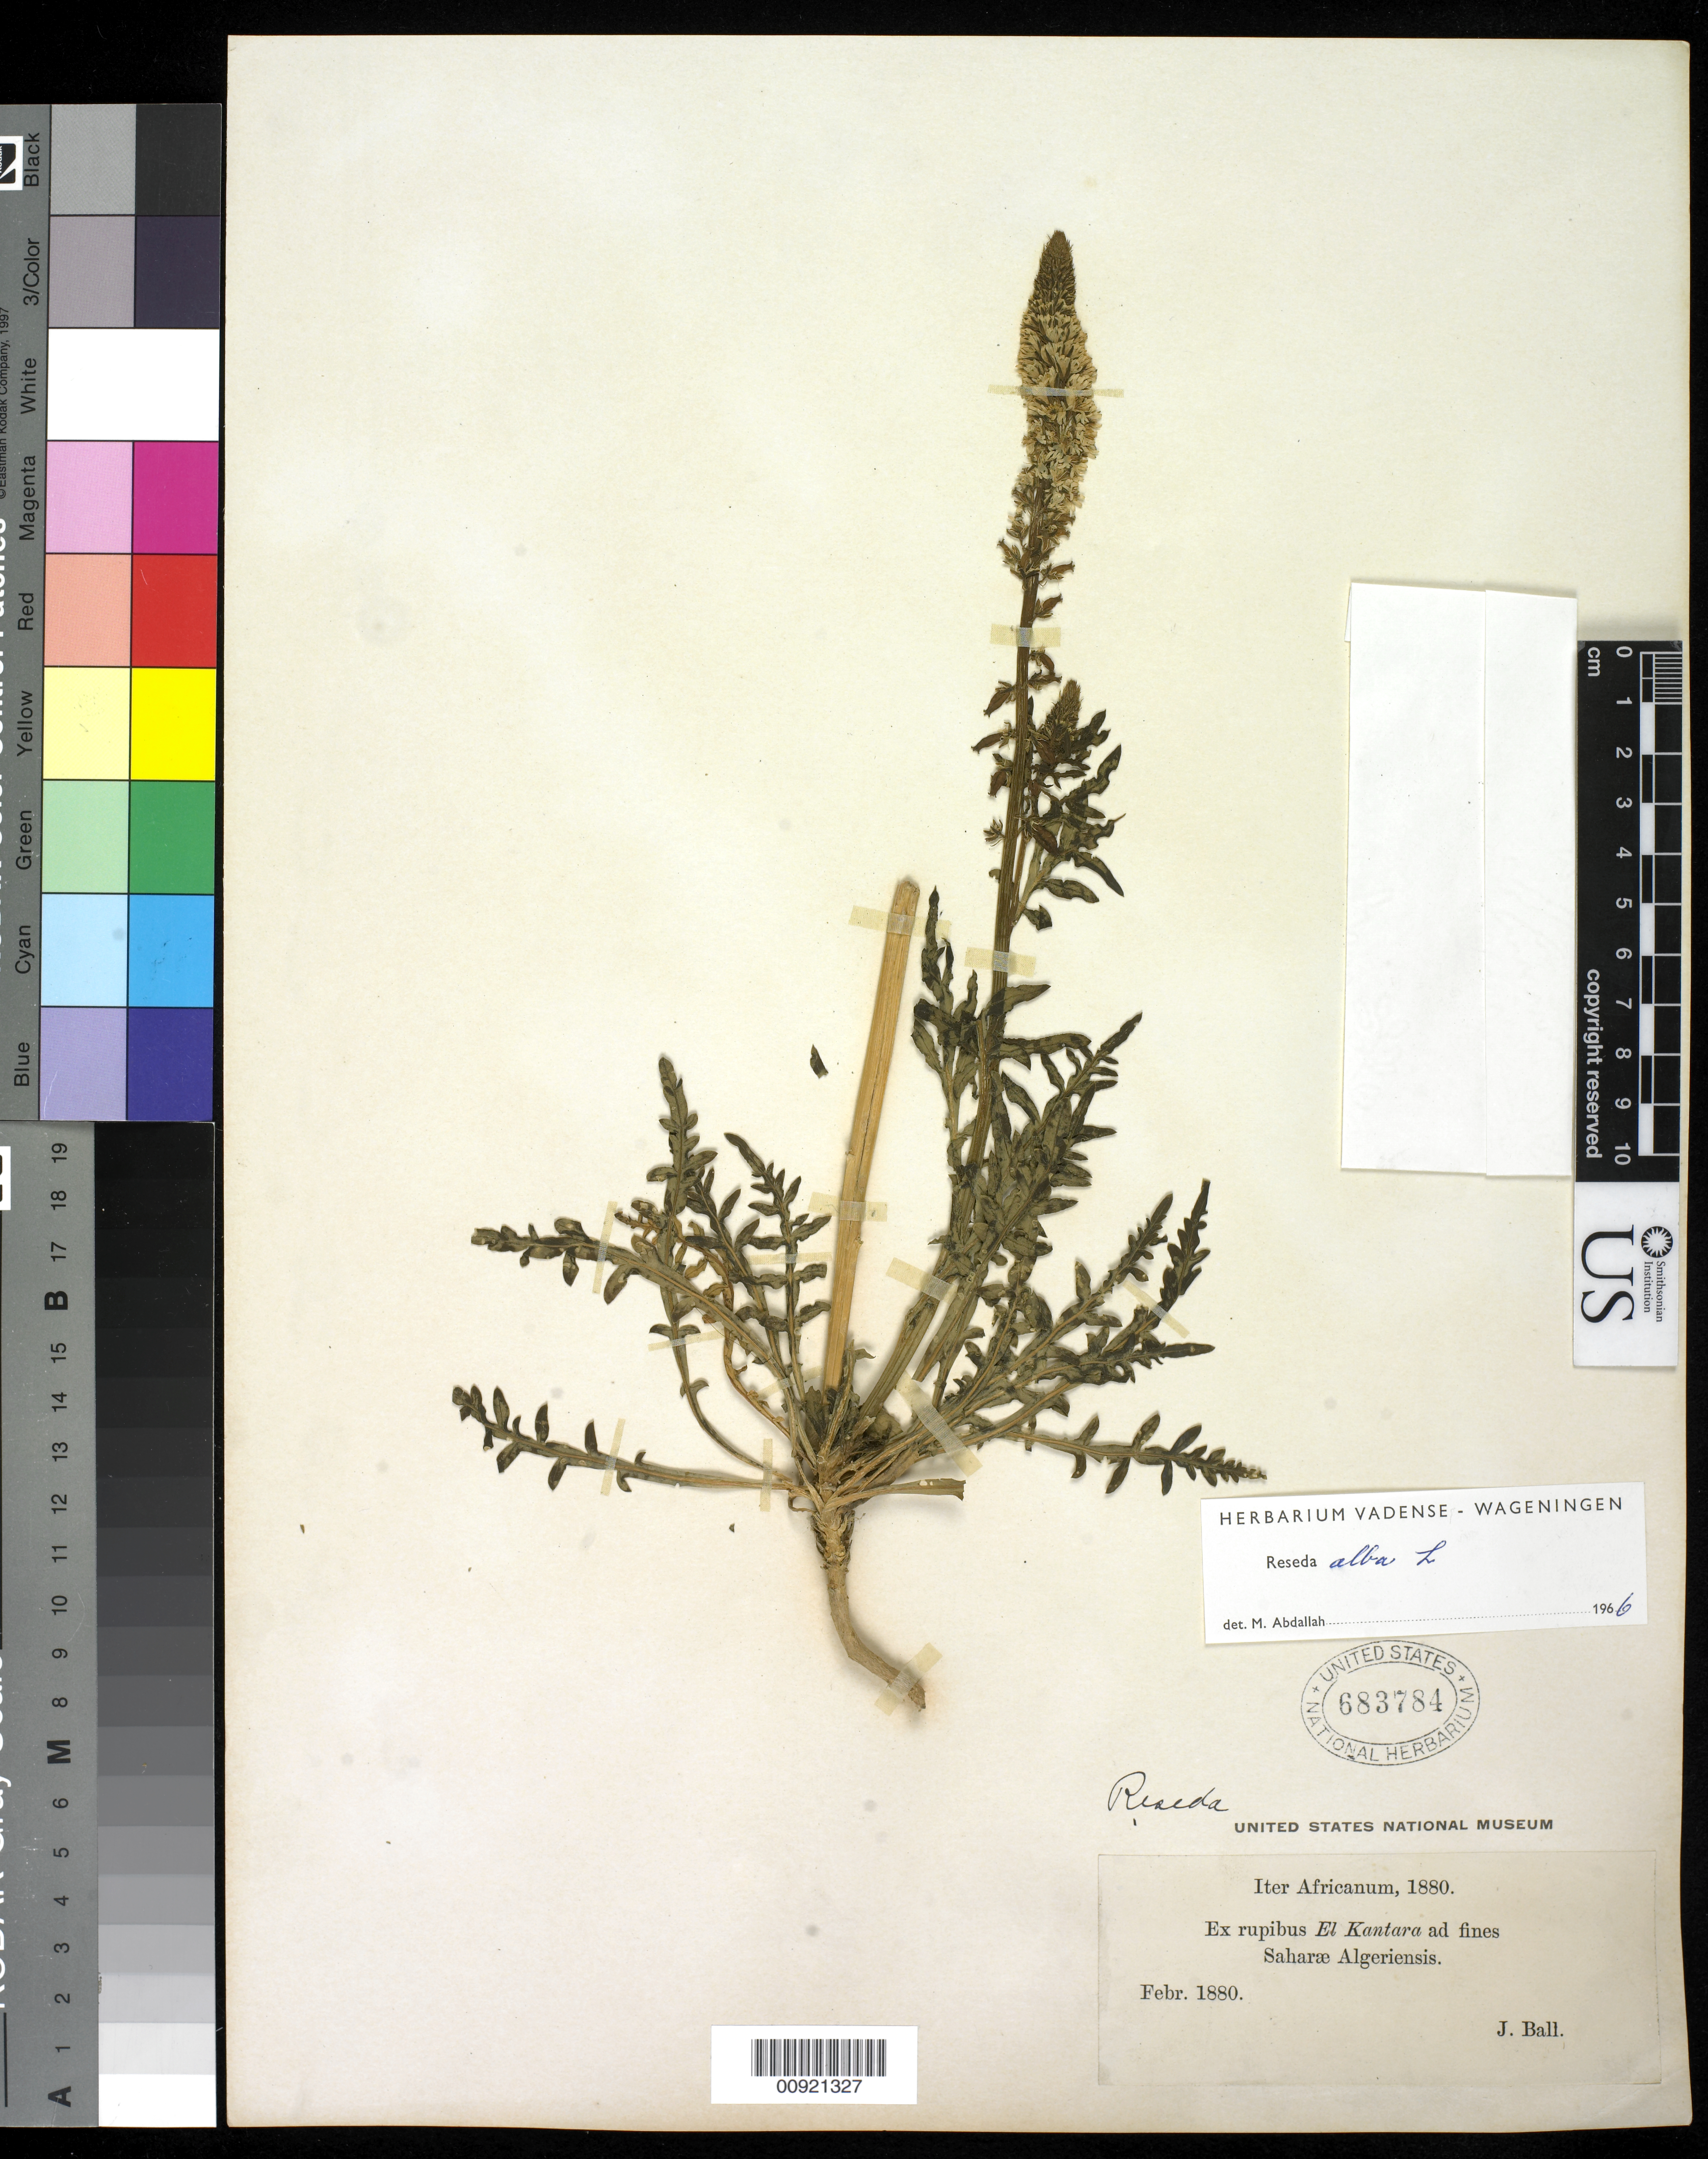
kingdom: Plantae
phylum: Tracheophyta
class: Magnoliopsida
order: Brassicales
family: Resedaceae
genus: Reseda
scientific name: Reseda alba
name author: L.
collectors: J. Ball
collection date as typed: Feb 1880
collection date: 1880-02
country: Algeria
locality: Ex rupibus El Kantara ad fines Saharae Algeriensis.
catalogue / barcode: US 683784